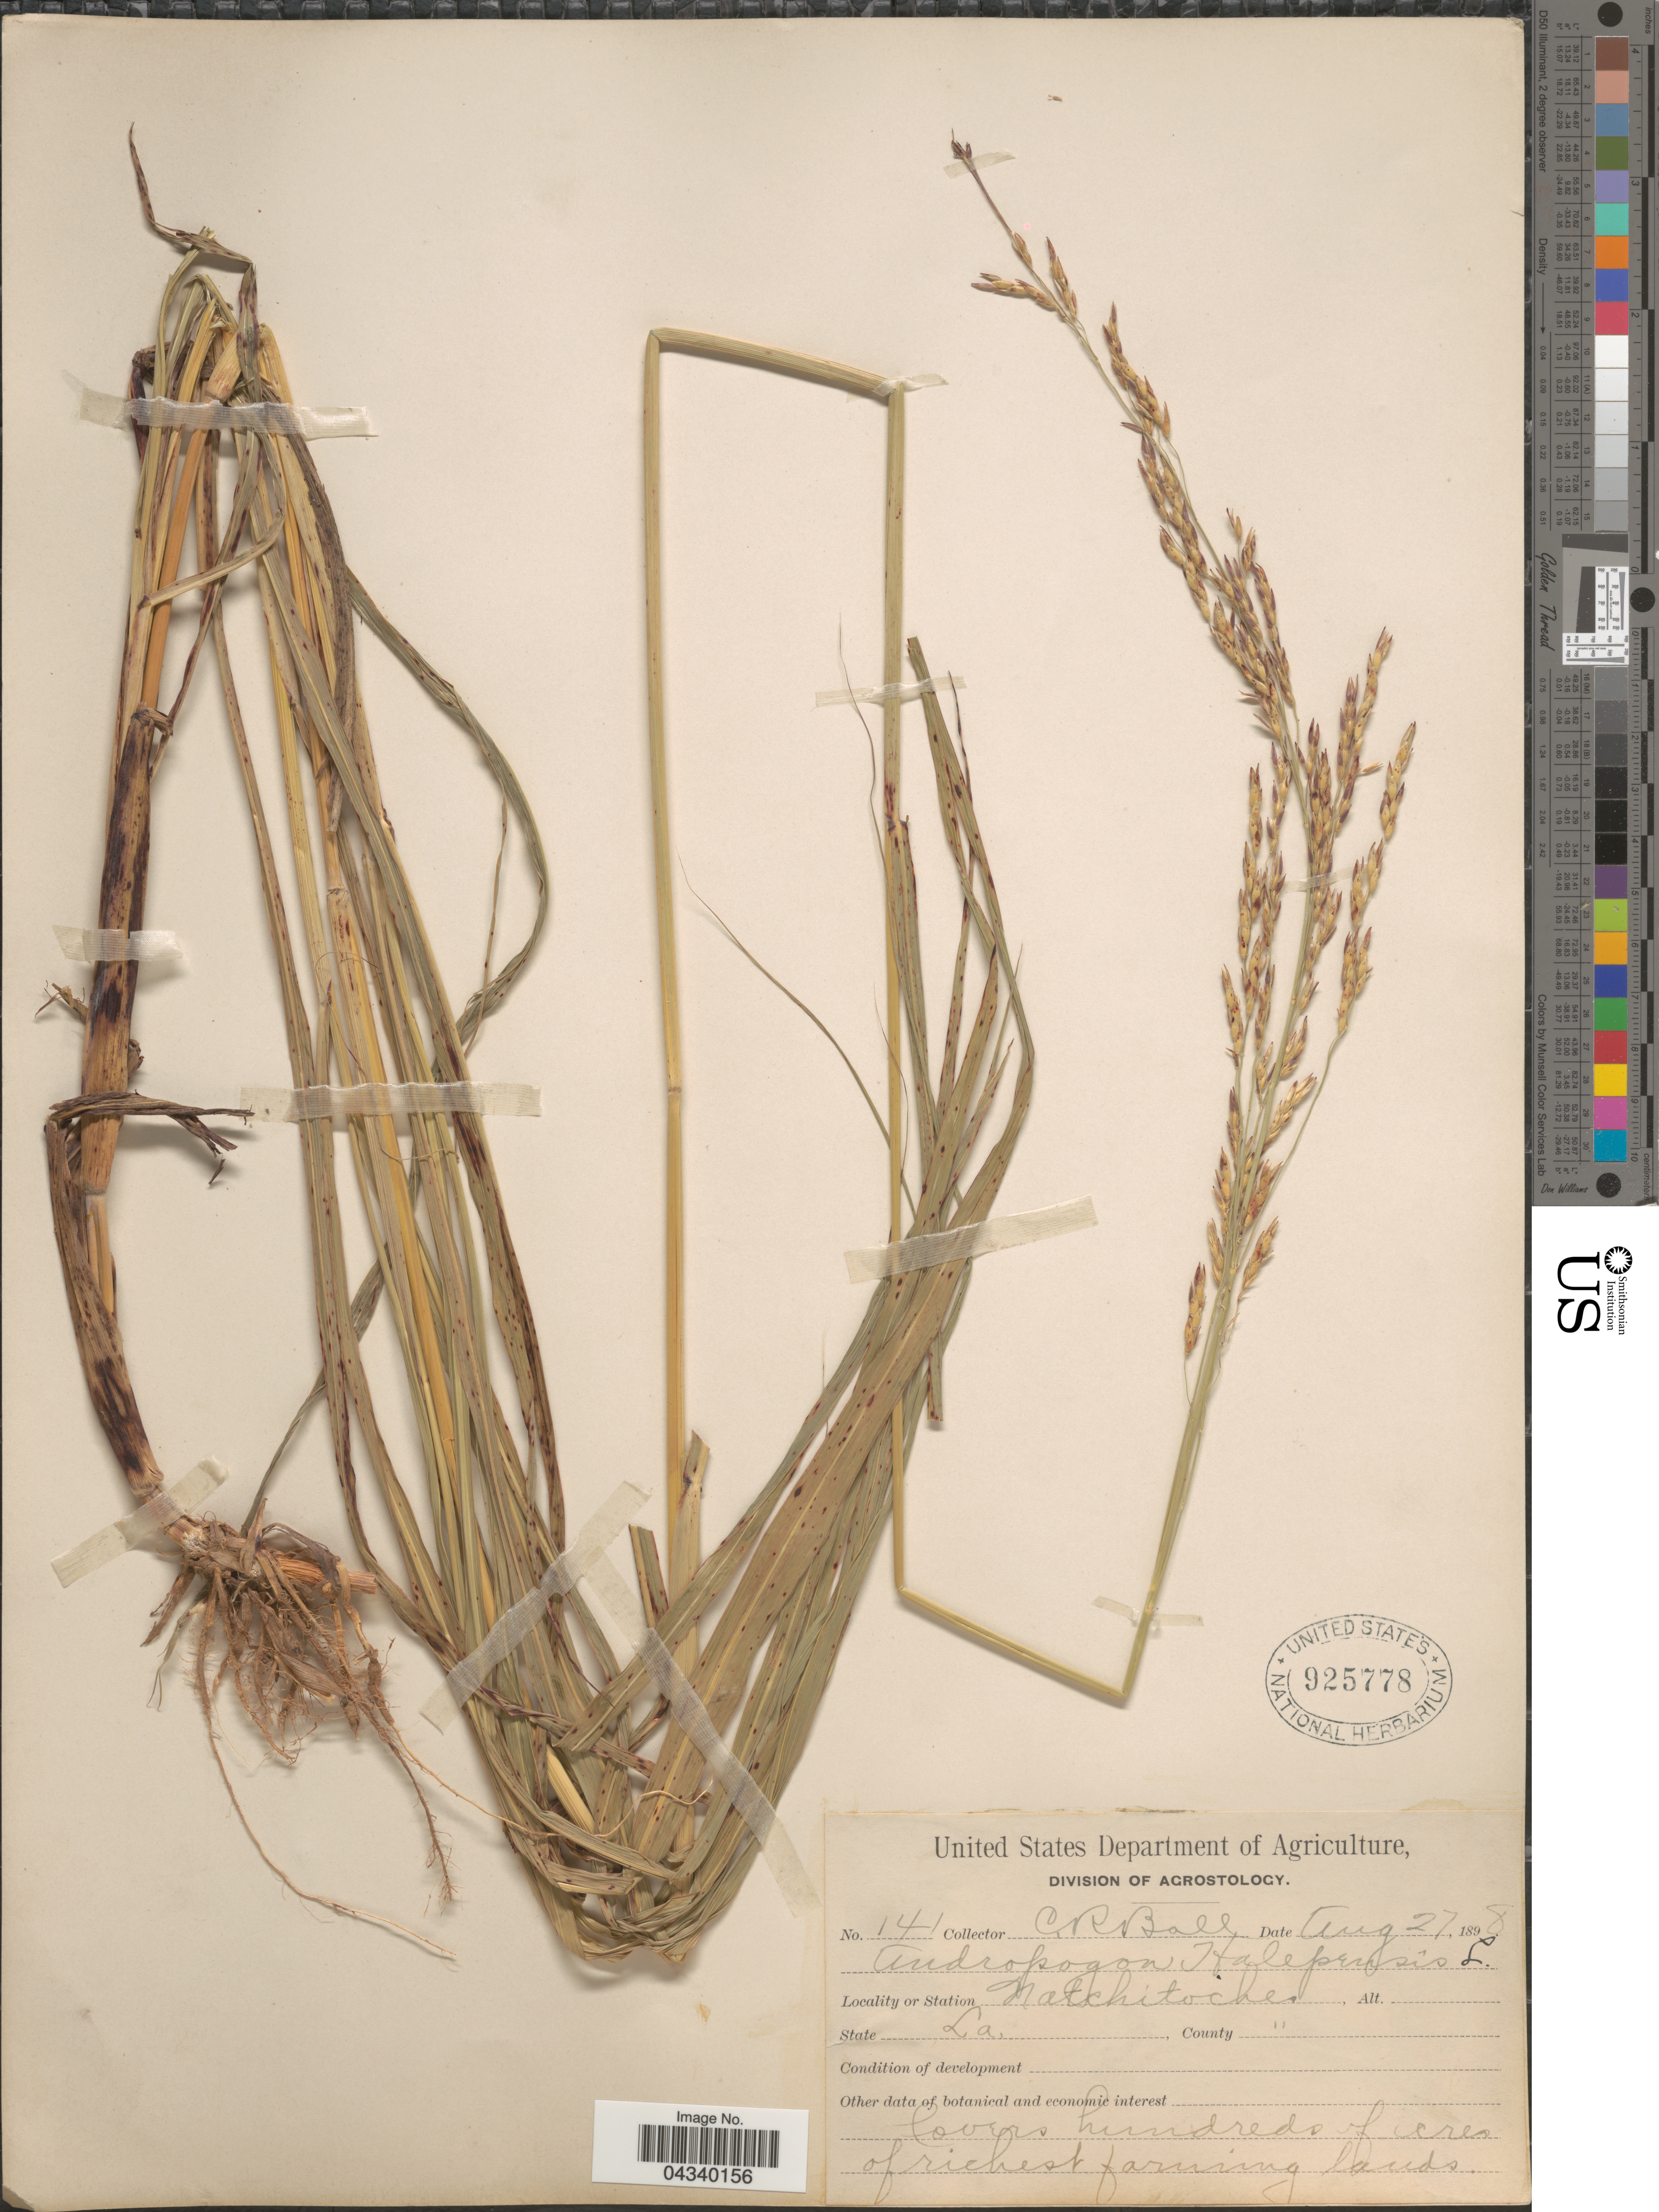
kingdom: Plantae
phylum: Tracheophyta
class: Liliopsida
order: Poales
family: Poaceae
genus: Sorghum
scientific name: Sorghum halepense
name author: (L.) Pers.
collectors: C. R. Ball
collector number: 141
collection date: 1898-08-27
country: United States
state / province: Louisiana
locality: Natchitoches.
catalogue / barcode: US 925778